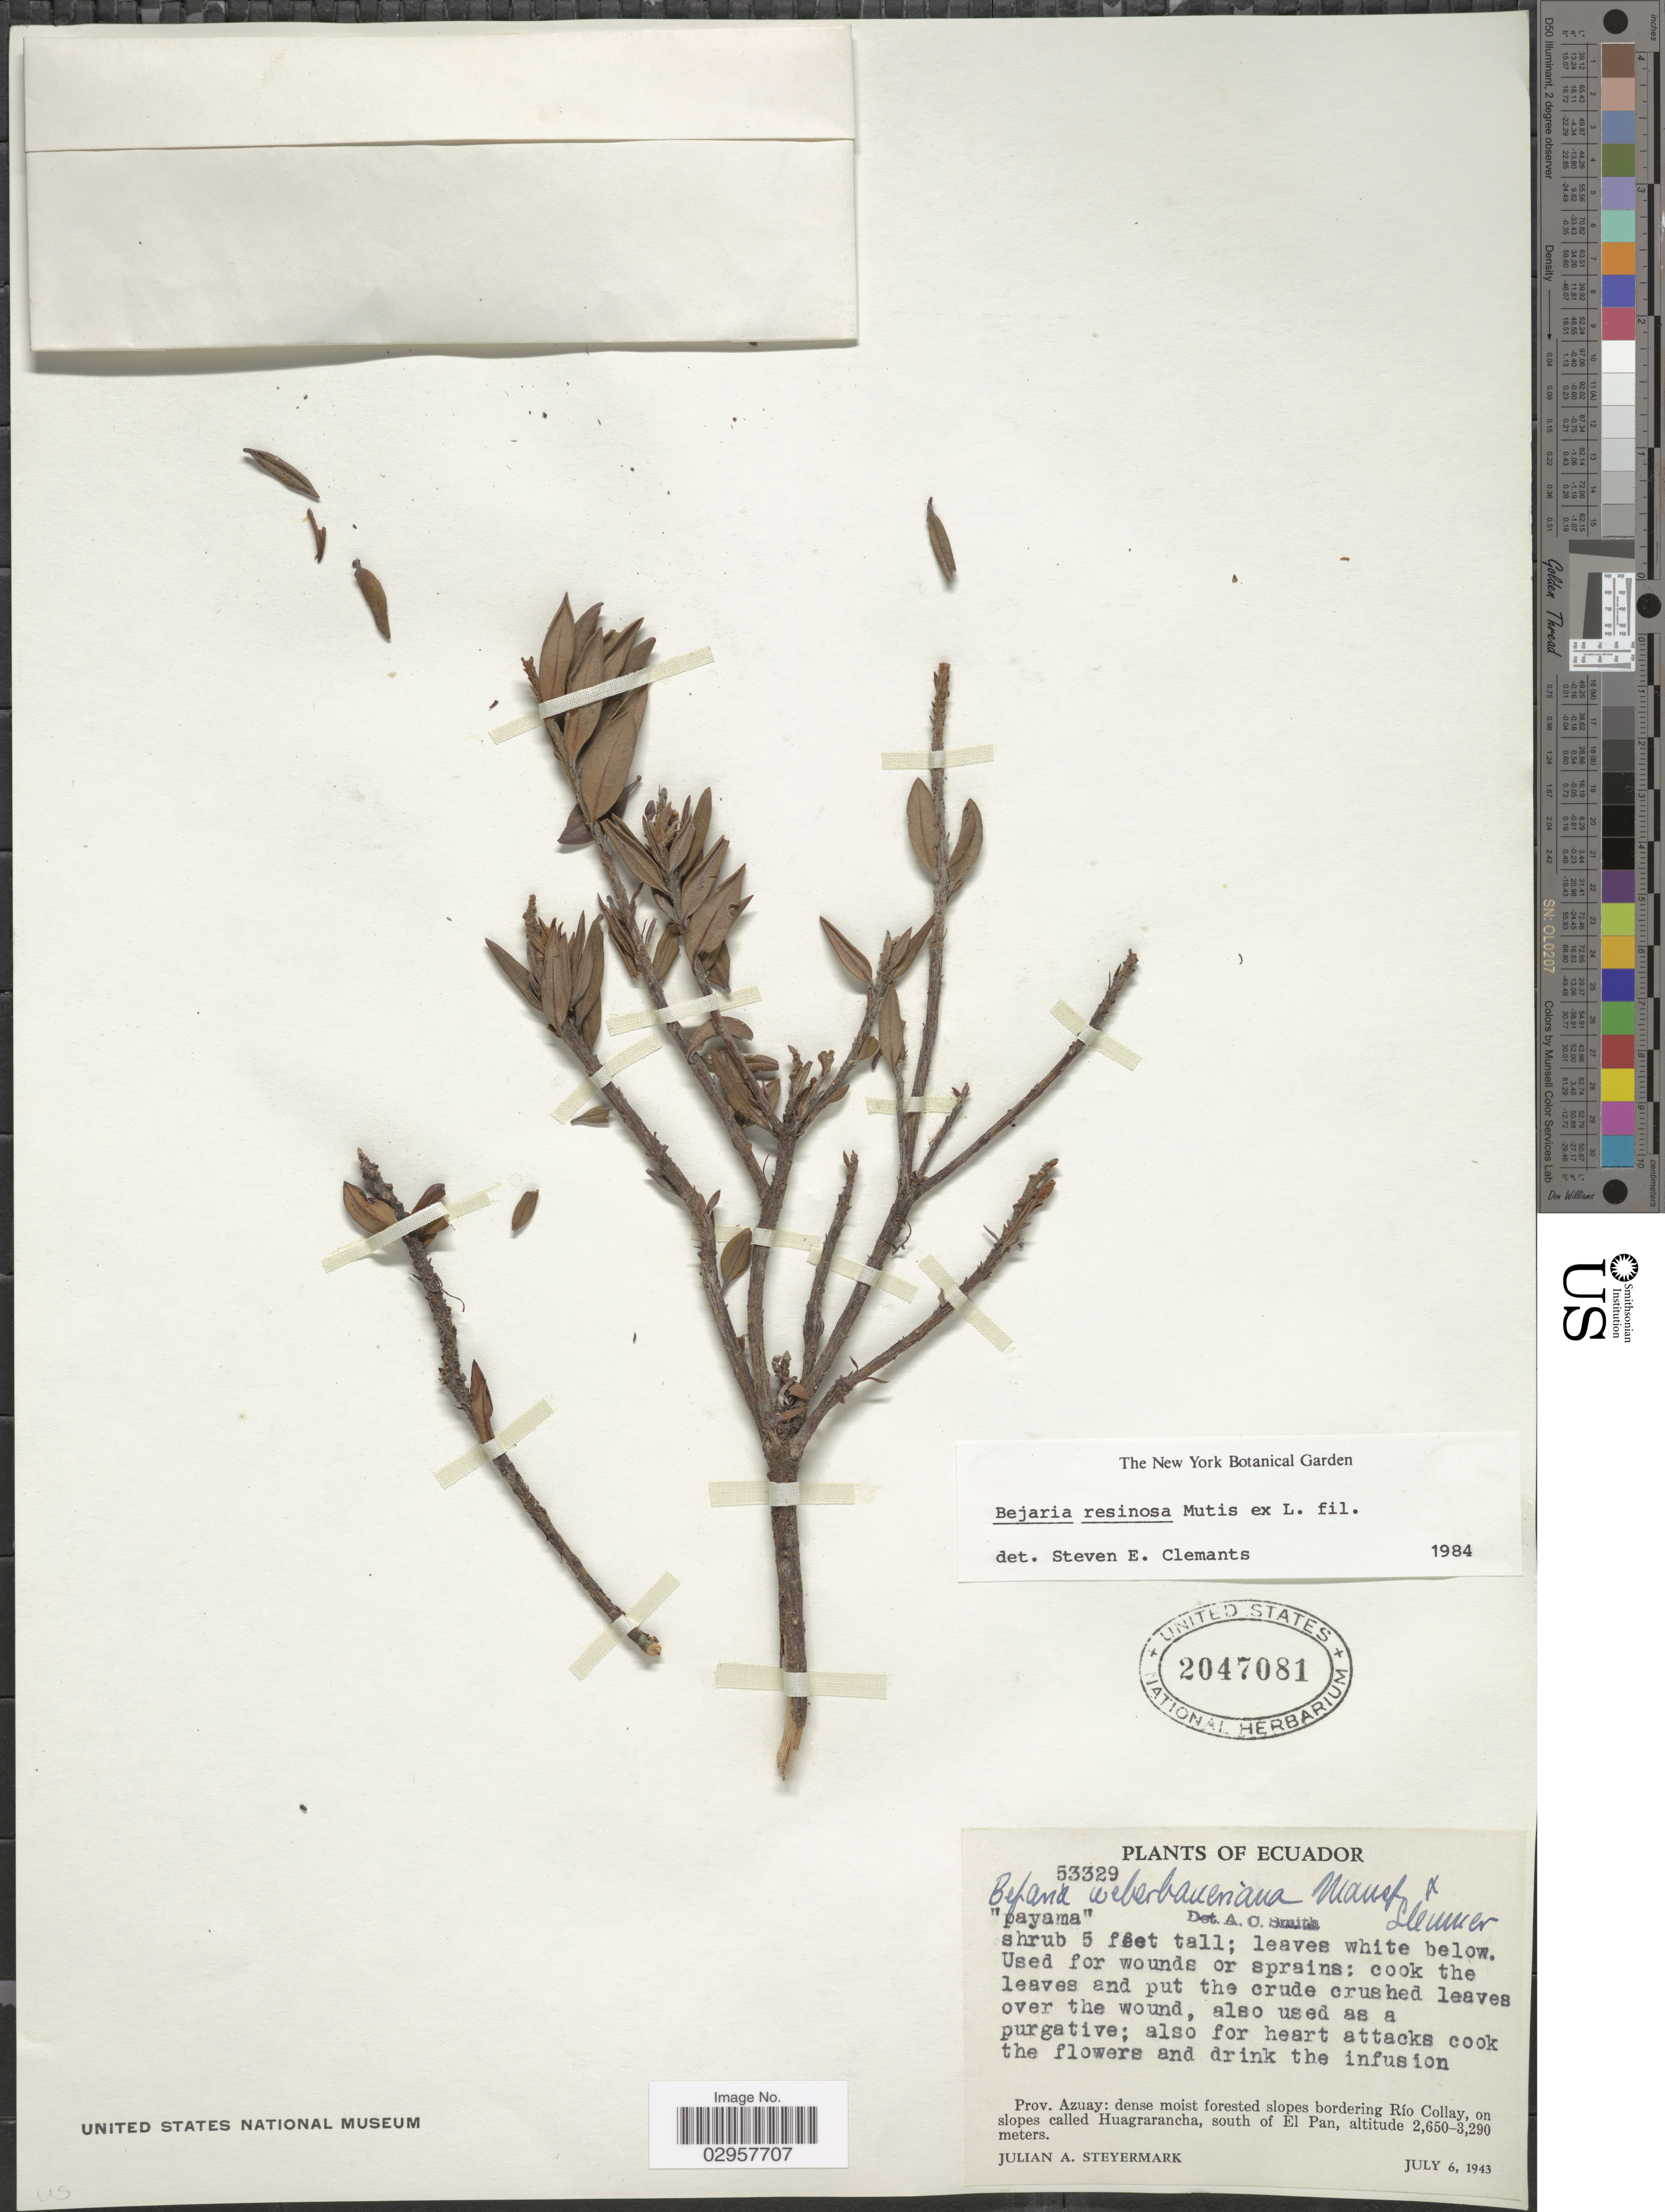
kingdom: Plantae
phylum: Tracheophyta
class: Magnoliopsida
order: Ericales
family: Ericaceae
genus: Befaria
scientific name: Befaria resinosa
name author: Mutis ex L. f.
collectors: J. Steyermark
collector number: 53329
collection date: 1943-07-06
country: Ecuador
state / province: Azuay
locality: Bordering Río Collay, on slopes called Huagrarancha, south of El Pan.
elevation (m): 2650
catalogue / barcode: US 2047081